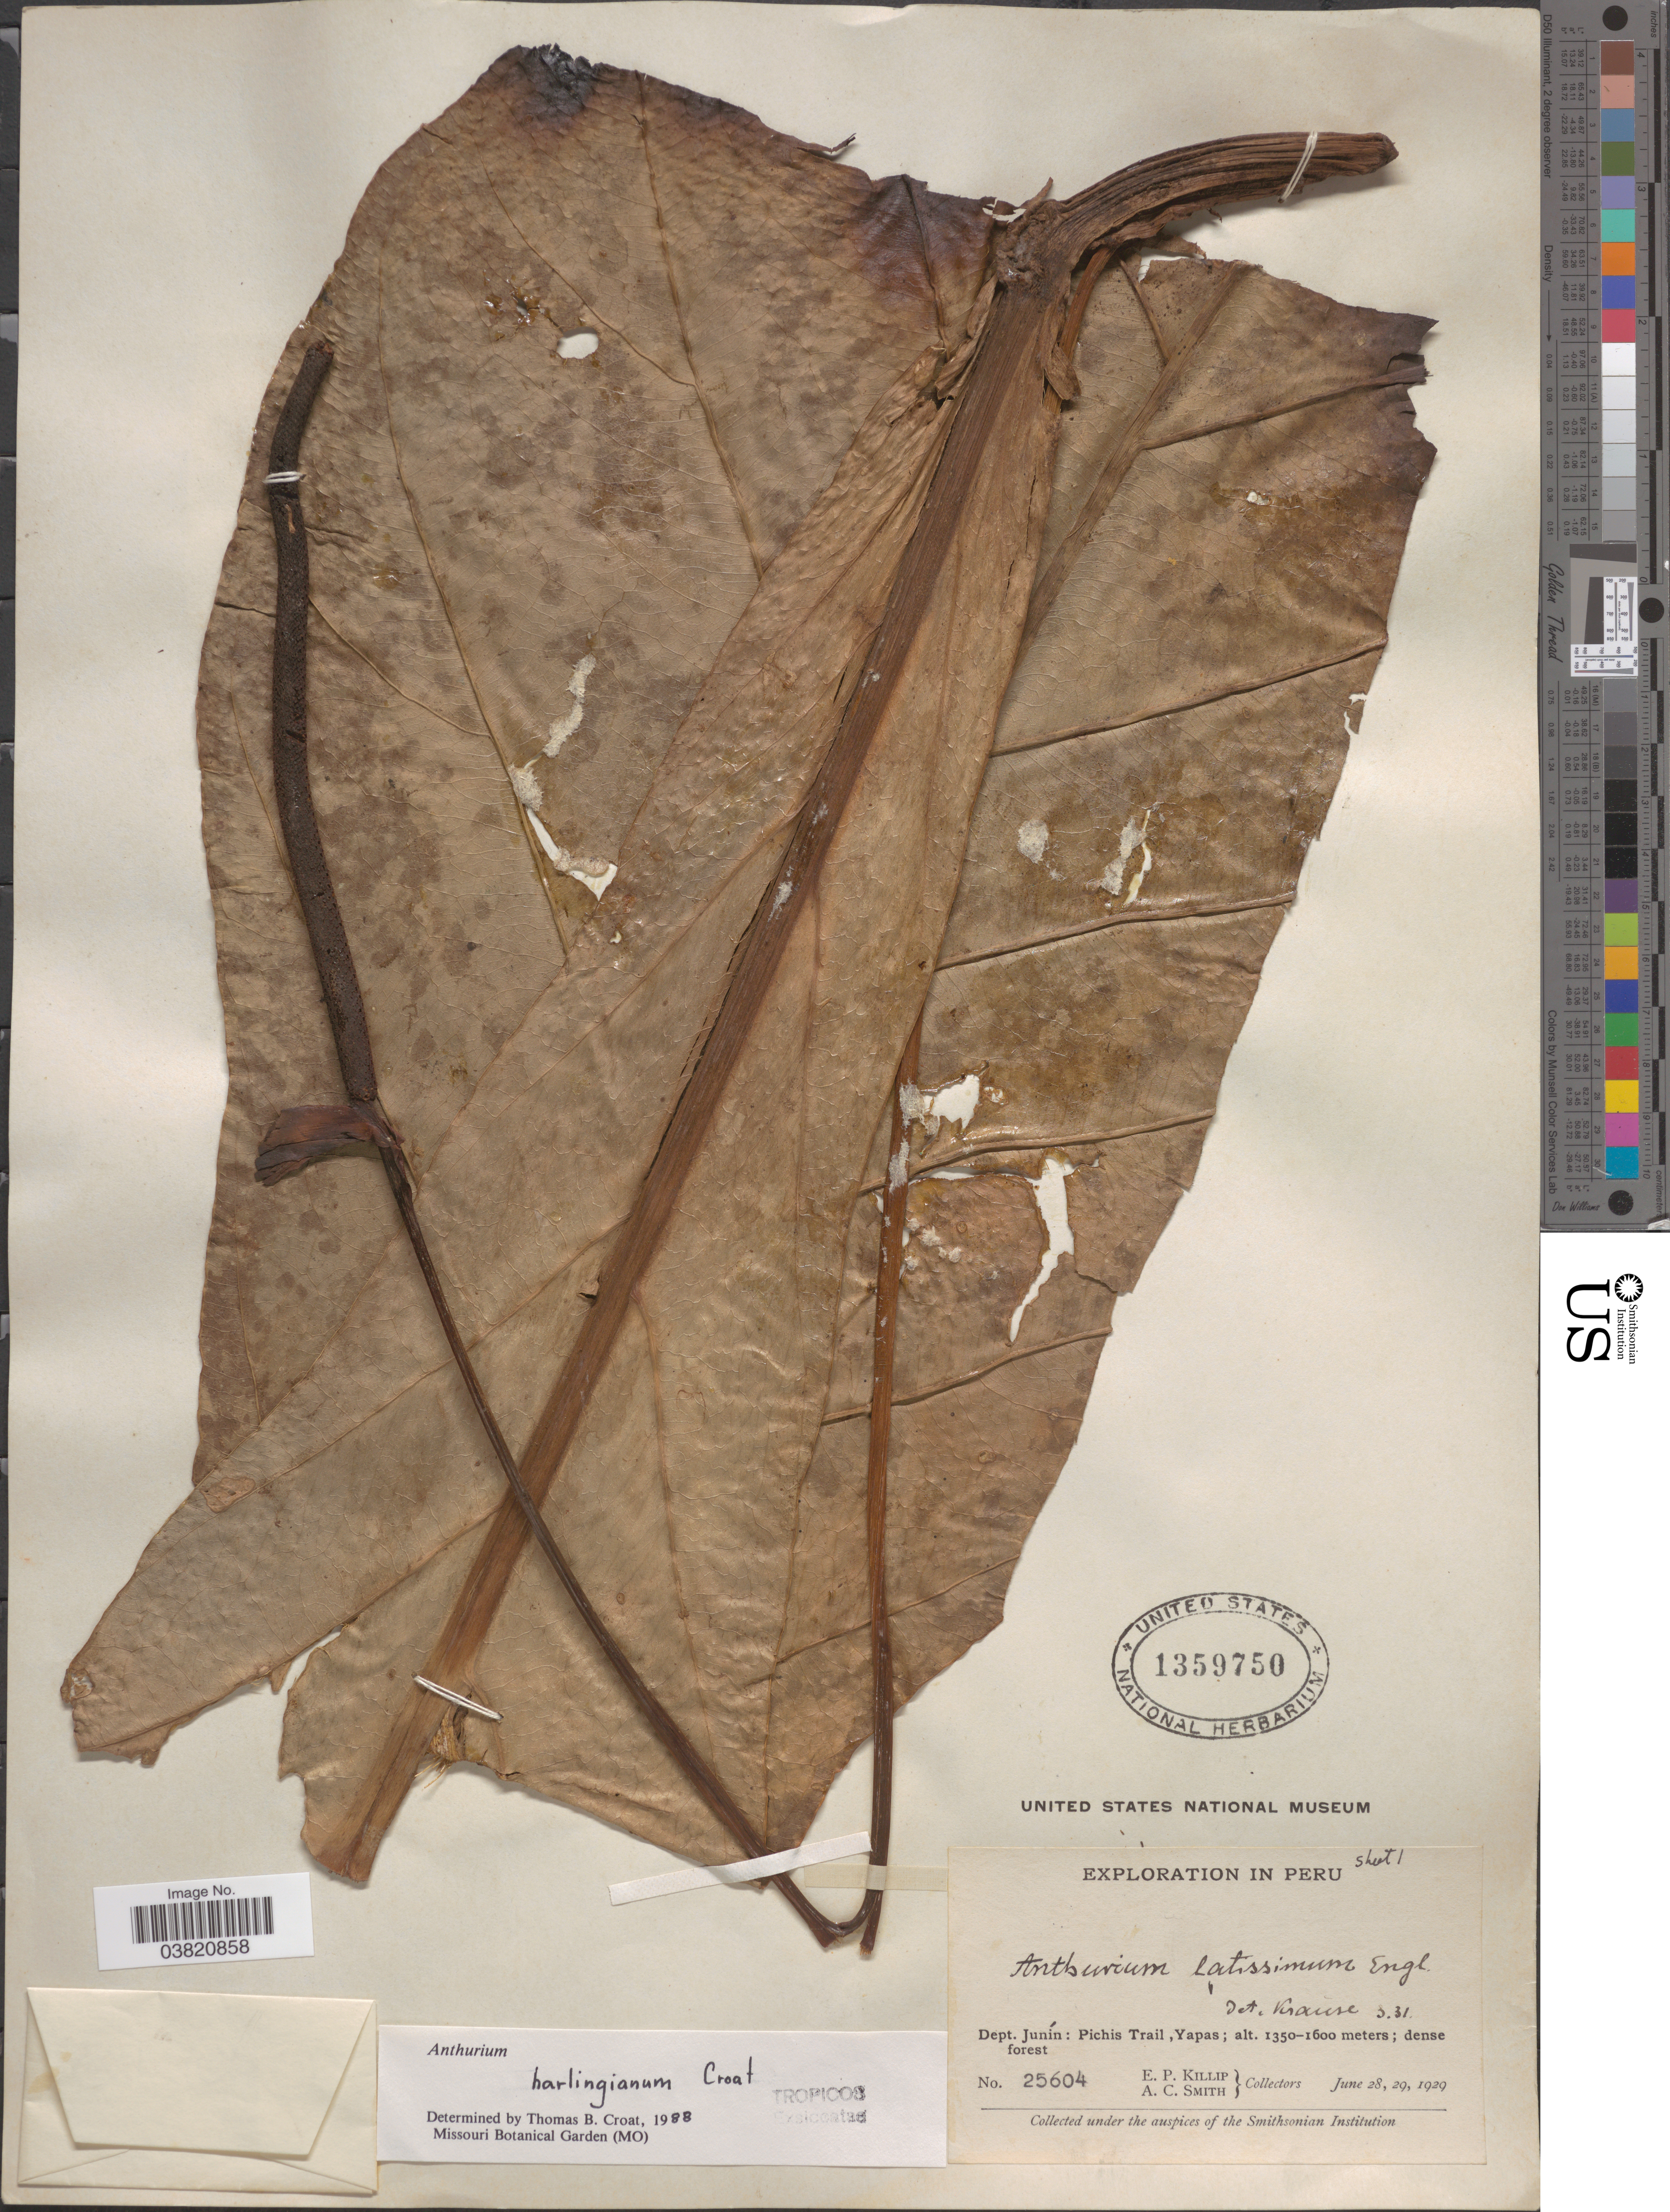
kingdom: Plantae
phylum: Tracheophyta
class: Liliopsida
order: Alismatales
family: Araceae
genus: Anthurium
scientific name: Anthurium harlingianum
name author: Croat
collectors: E. P. Killip & A. C. Smith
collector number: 25604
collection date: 1929-06-28/1929-06-29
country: Peru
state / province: Junín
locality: Dept. Junín: Pichis Trail, Yapas.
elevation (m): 1350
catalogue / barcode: US 1359750